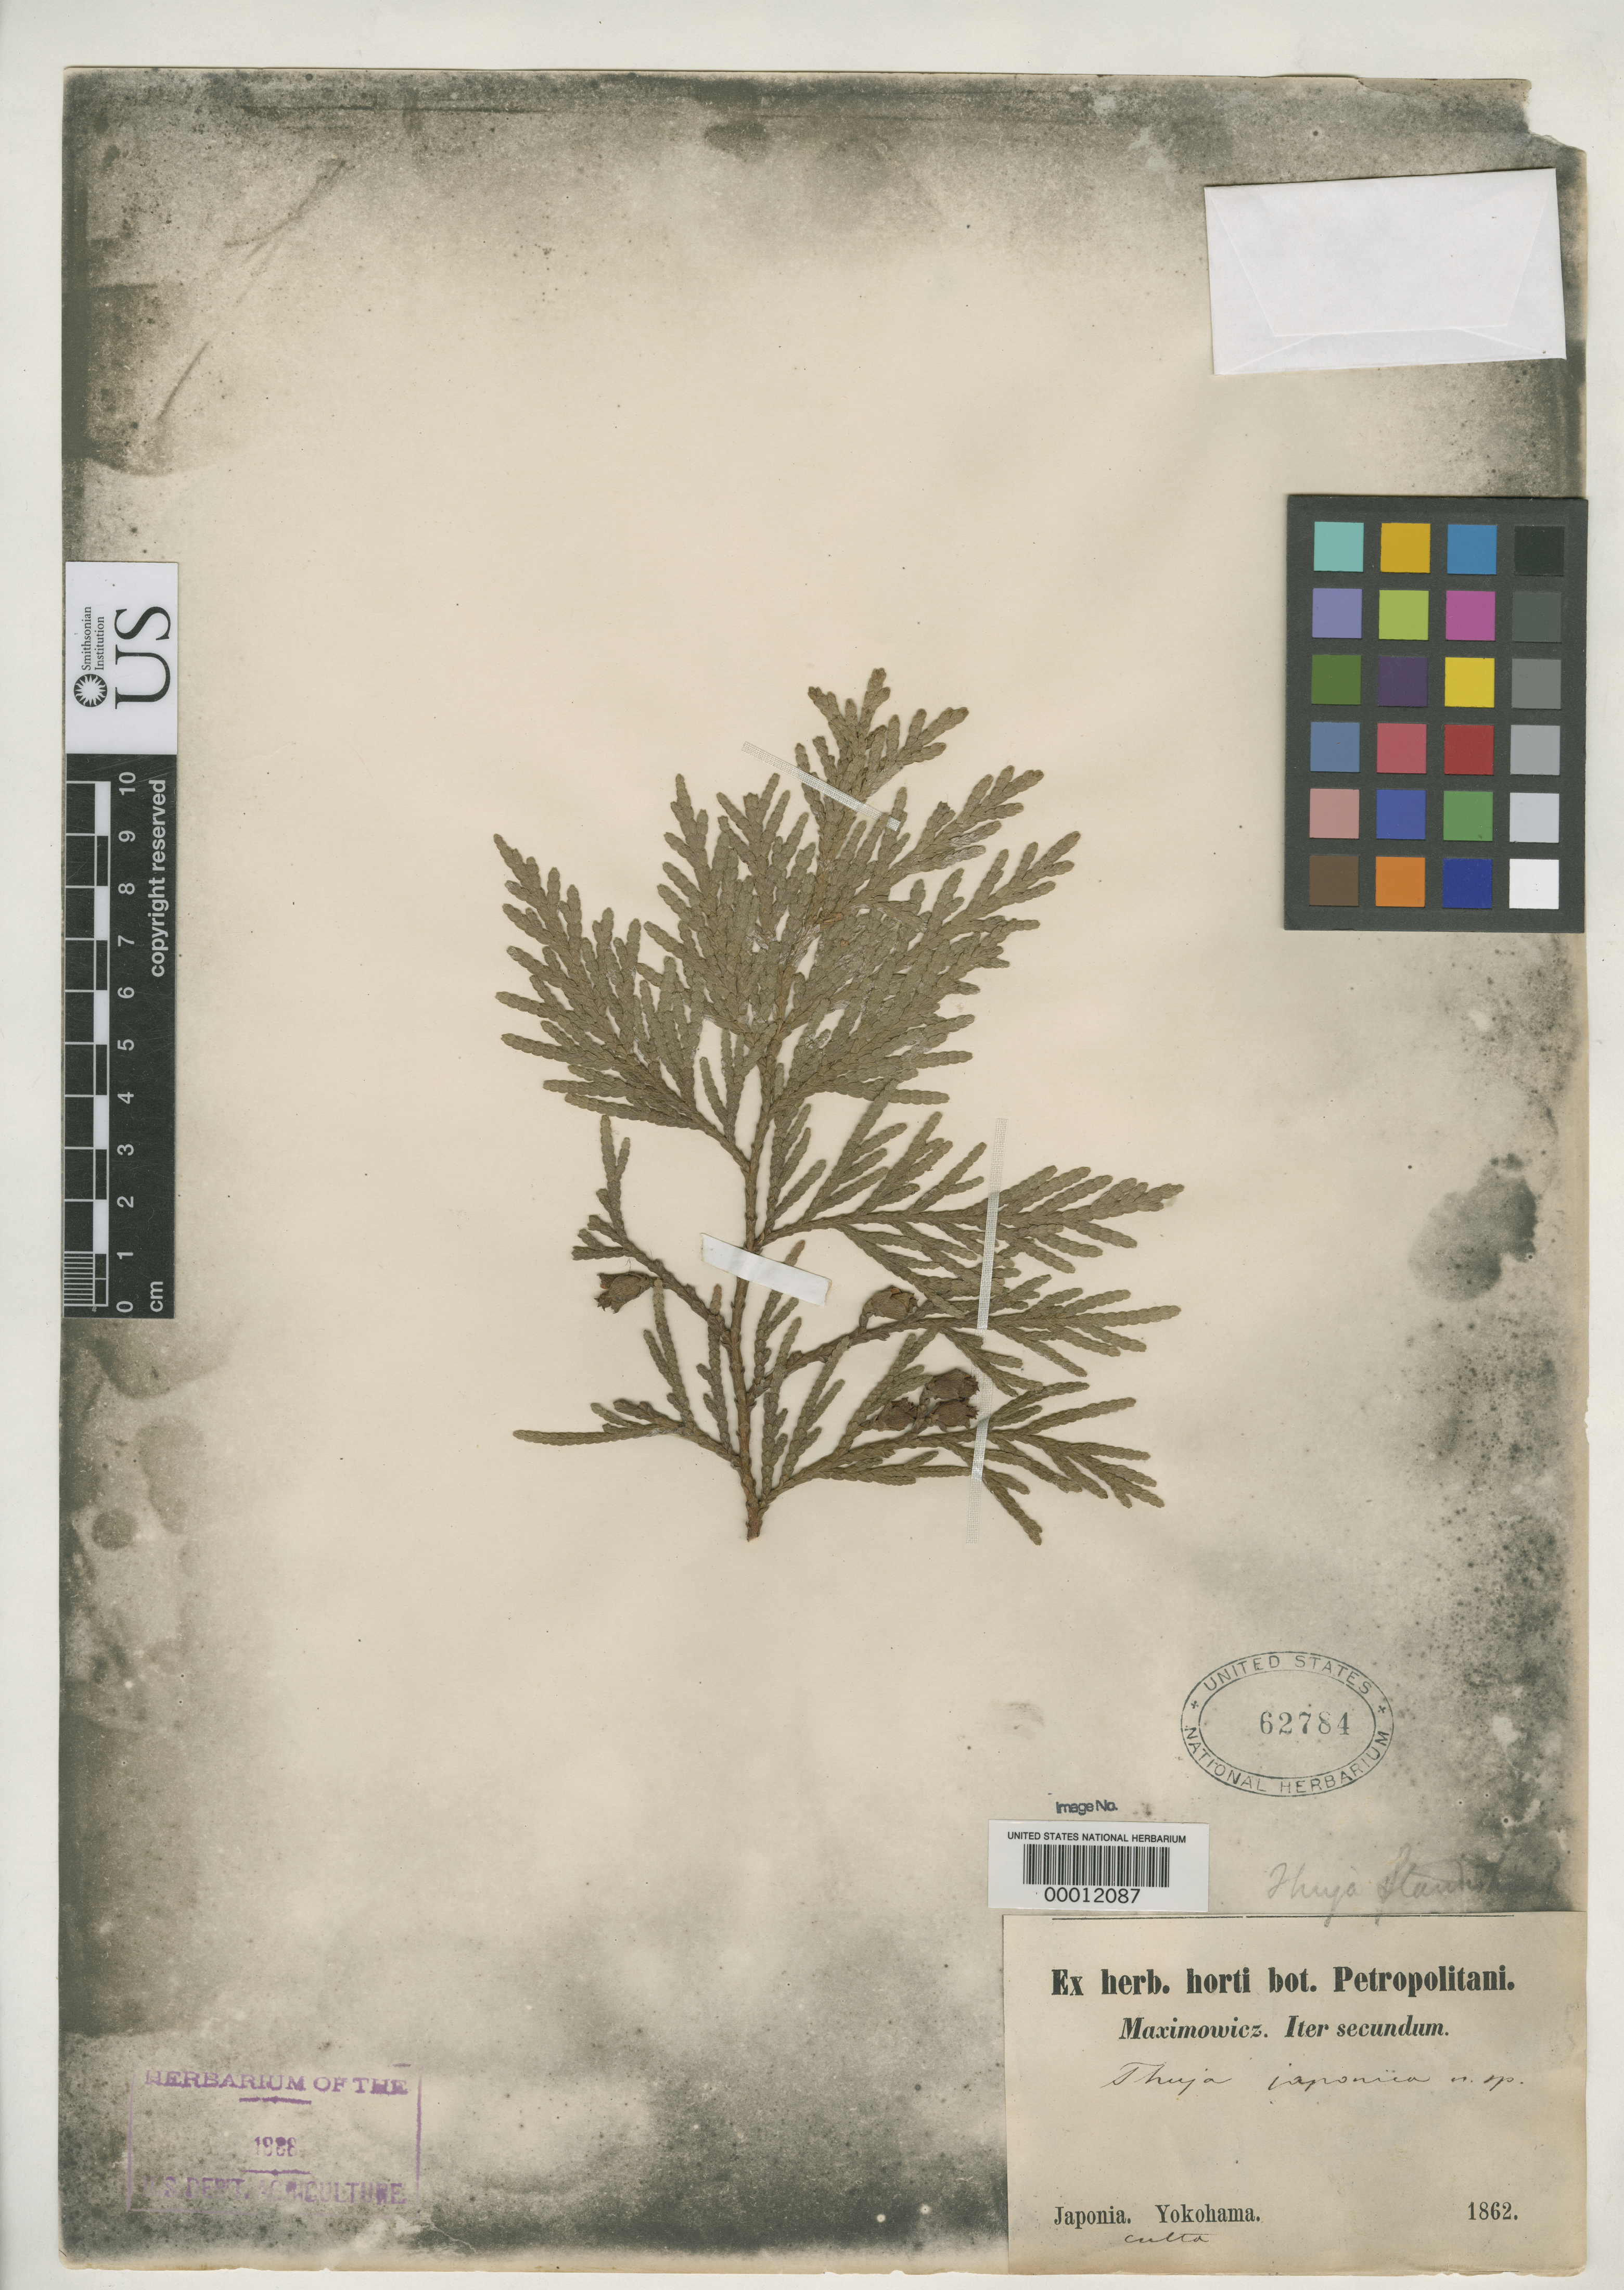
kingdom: Plantae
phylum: Tracheophyta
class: Pinopsida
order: Pinales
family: Cupressaceae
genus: Thuja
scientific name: Thuja japonica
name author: Maxim.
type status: Isotype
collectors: C. J. Maximowicz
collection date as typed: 1862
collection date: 1862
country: Japan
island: Honshu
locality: Yokohama.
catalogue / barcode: US 62784